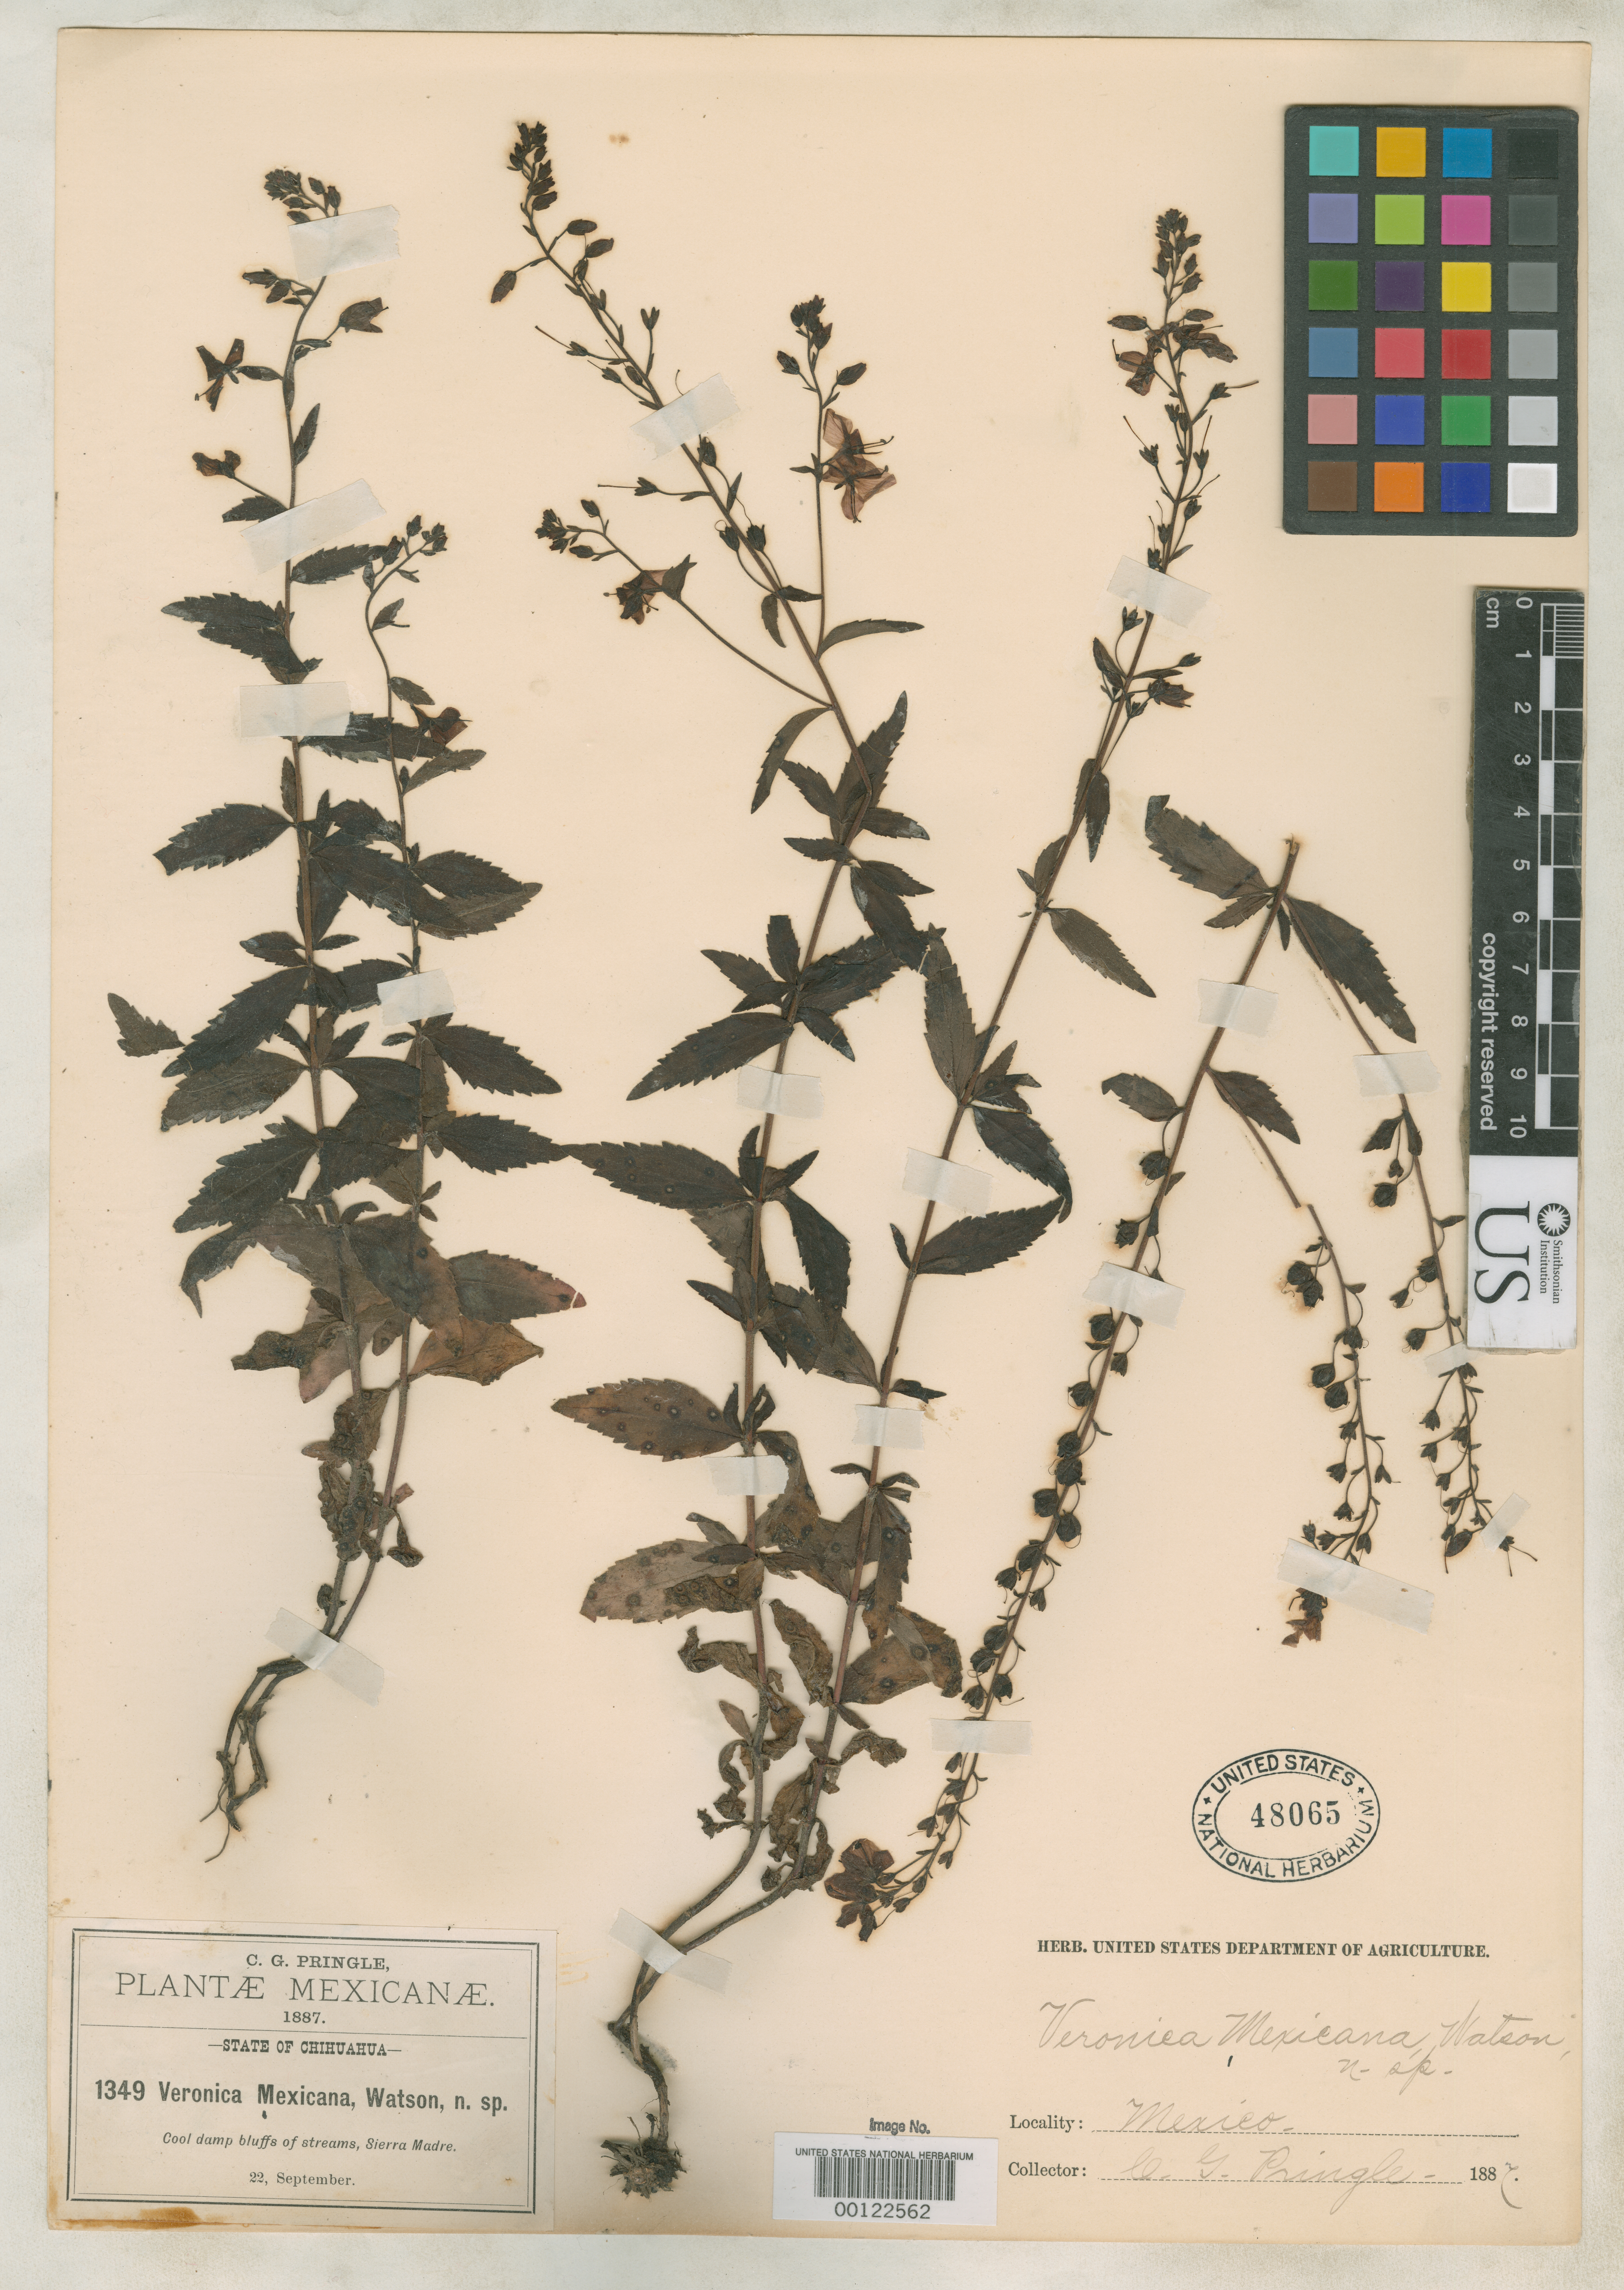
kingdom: Plantae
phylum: Tracheophyta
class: Magnoliopsida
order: Lamiales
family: Plantaginaceae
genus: Veronica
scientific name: Veronica mexicana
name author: S. Watson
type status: Isotype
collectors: C. G. Pringle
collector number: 1349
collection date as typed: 22 Sep 1887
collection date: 1887-09-22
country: Mexico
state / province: Chihuahua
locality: Sierra Madre.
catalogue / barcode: US 48065